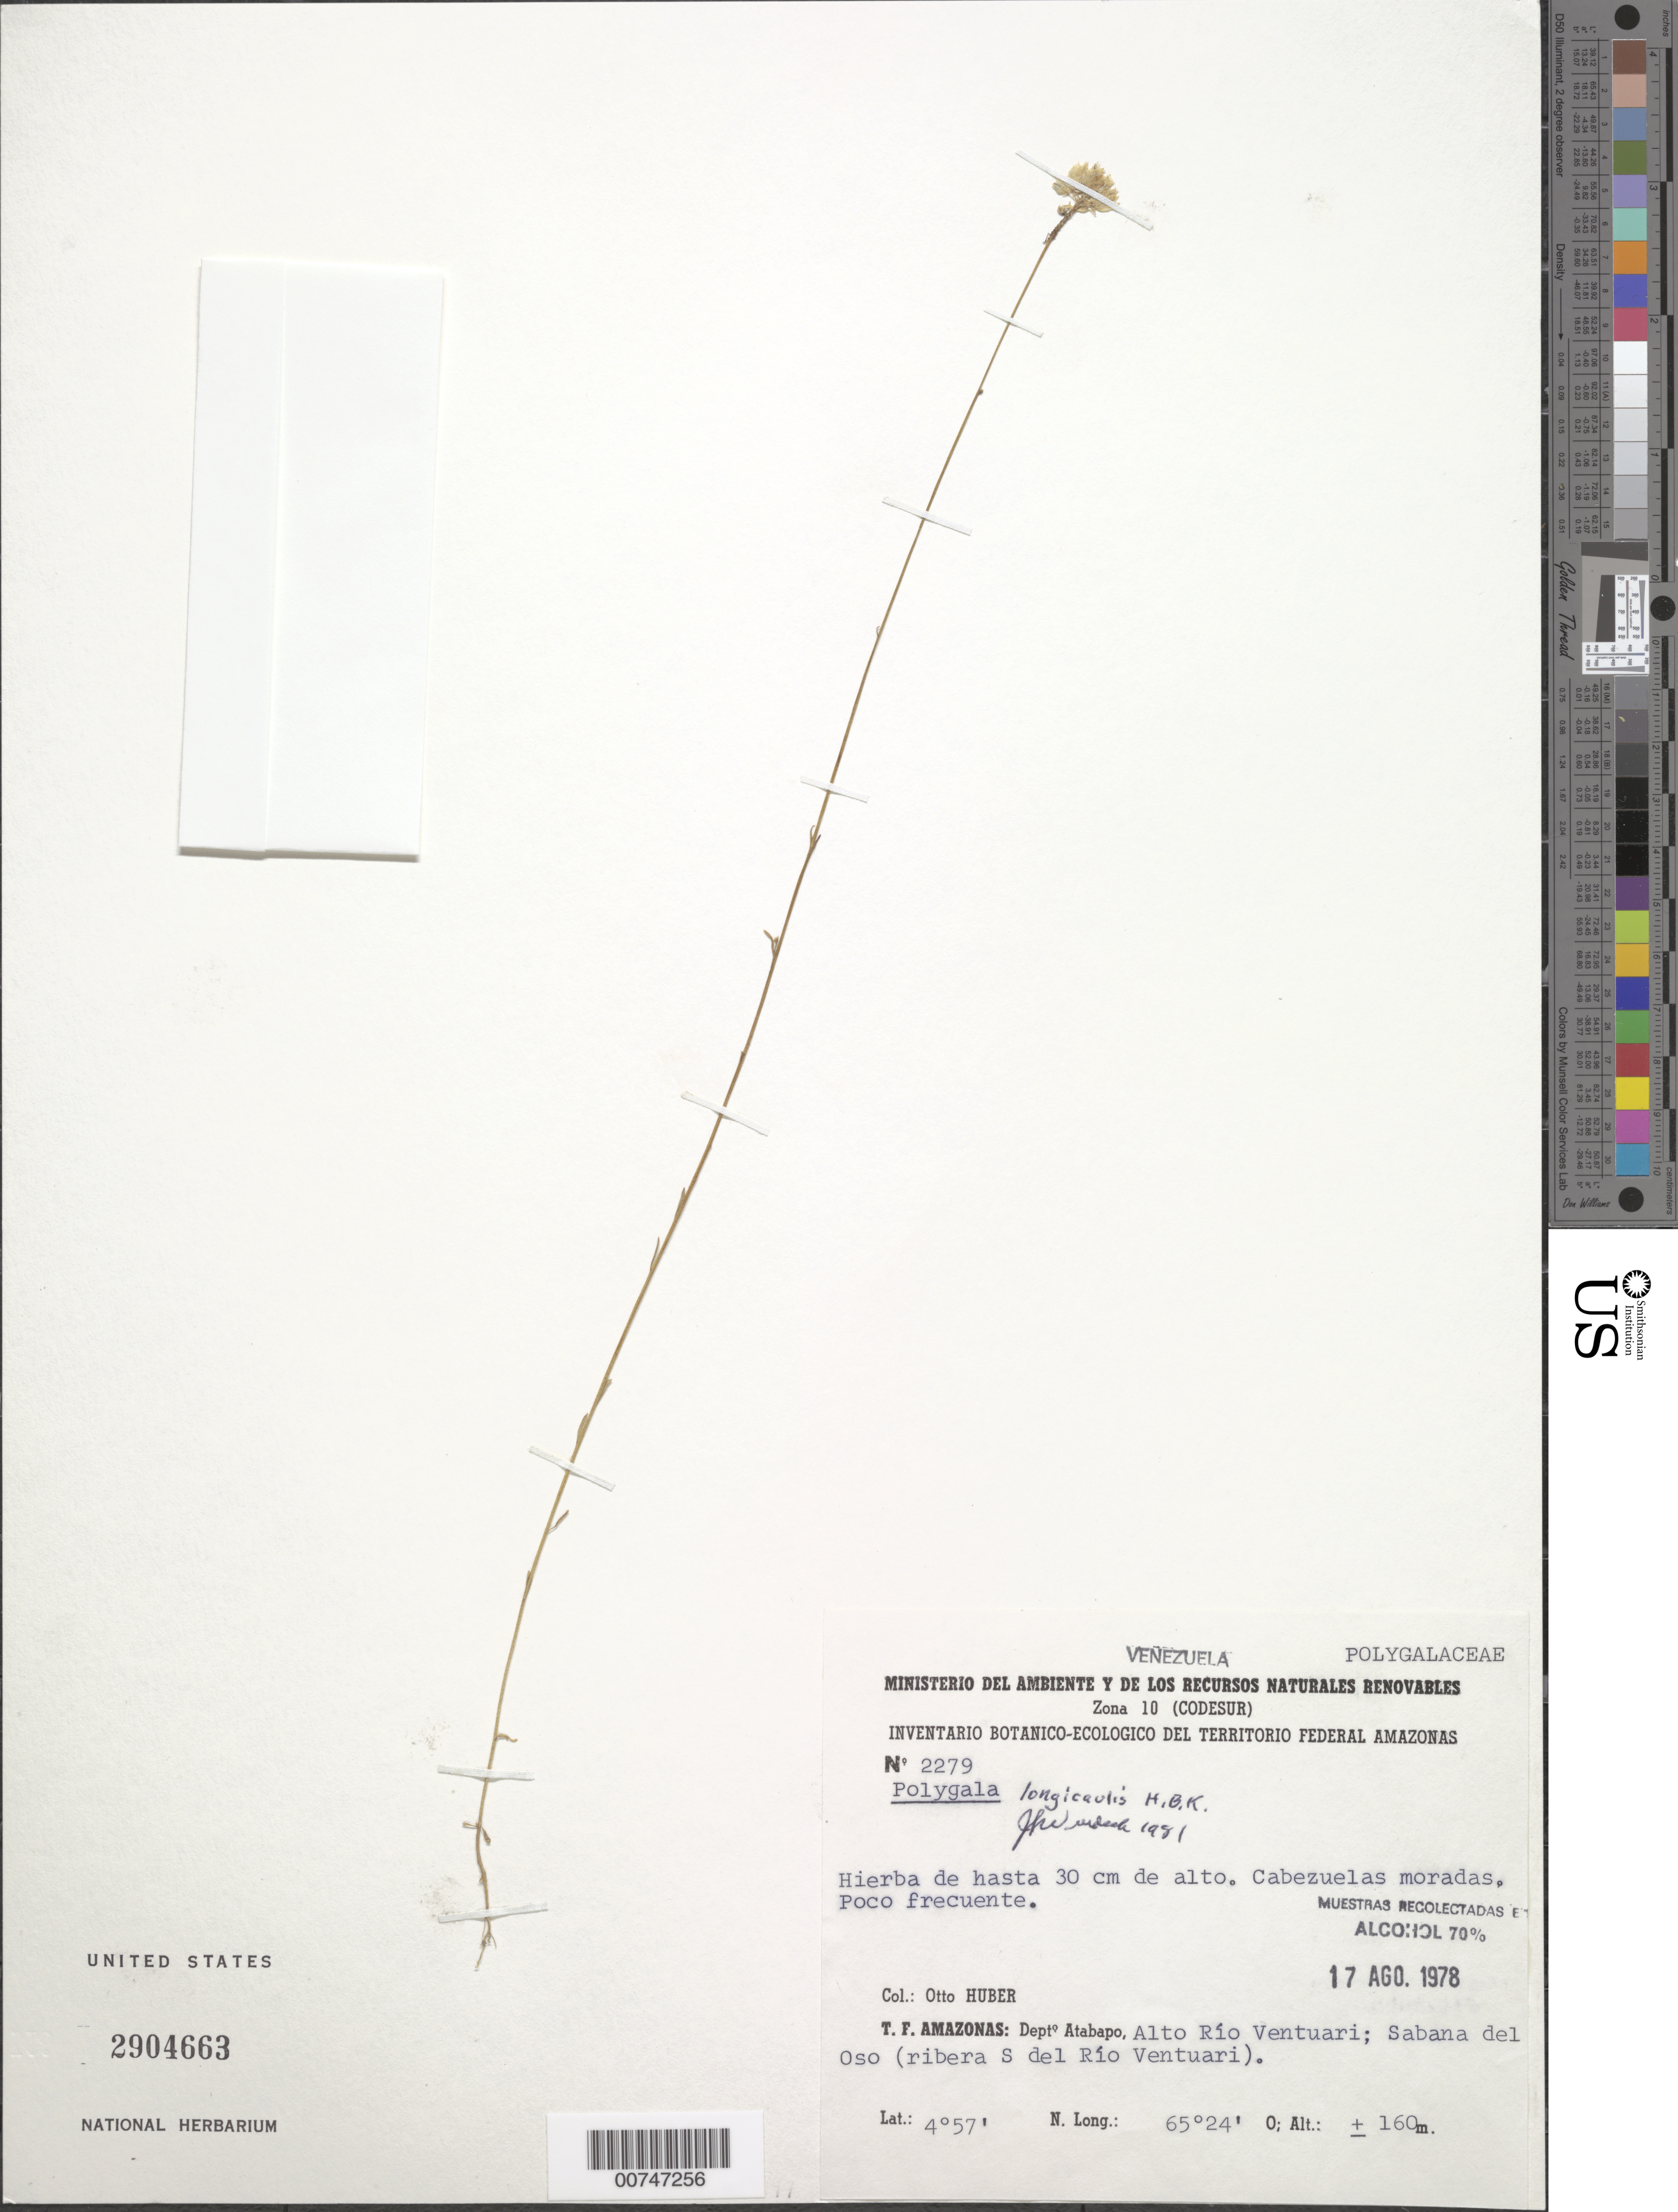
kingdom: Plantae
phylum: Tracheophyta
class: Magnoliopsida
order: Fabales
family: Polygalaceae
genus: Polygala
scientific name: Polygala longicaulis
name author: Kunth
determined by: Wurdack, John J., (US), US (UNITED STATES)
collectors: O. Huber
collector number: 2279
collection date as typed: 17-Aug-78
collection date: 1978-08-17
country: Venezuela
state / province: Amazonas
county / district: Atabapo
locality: Alto Río Ventuari, Sabana del Oso (ribera S del Río Ventuari)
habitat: Savanna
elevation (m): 160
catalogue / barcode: US 2904663